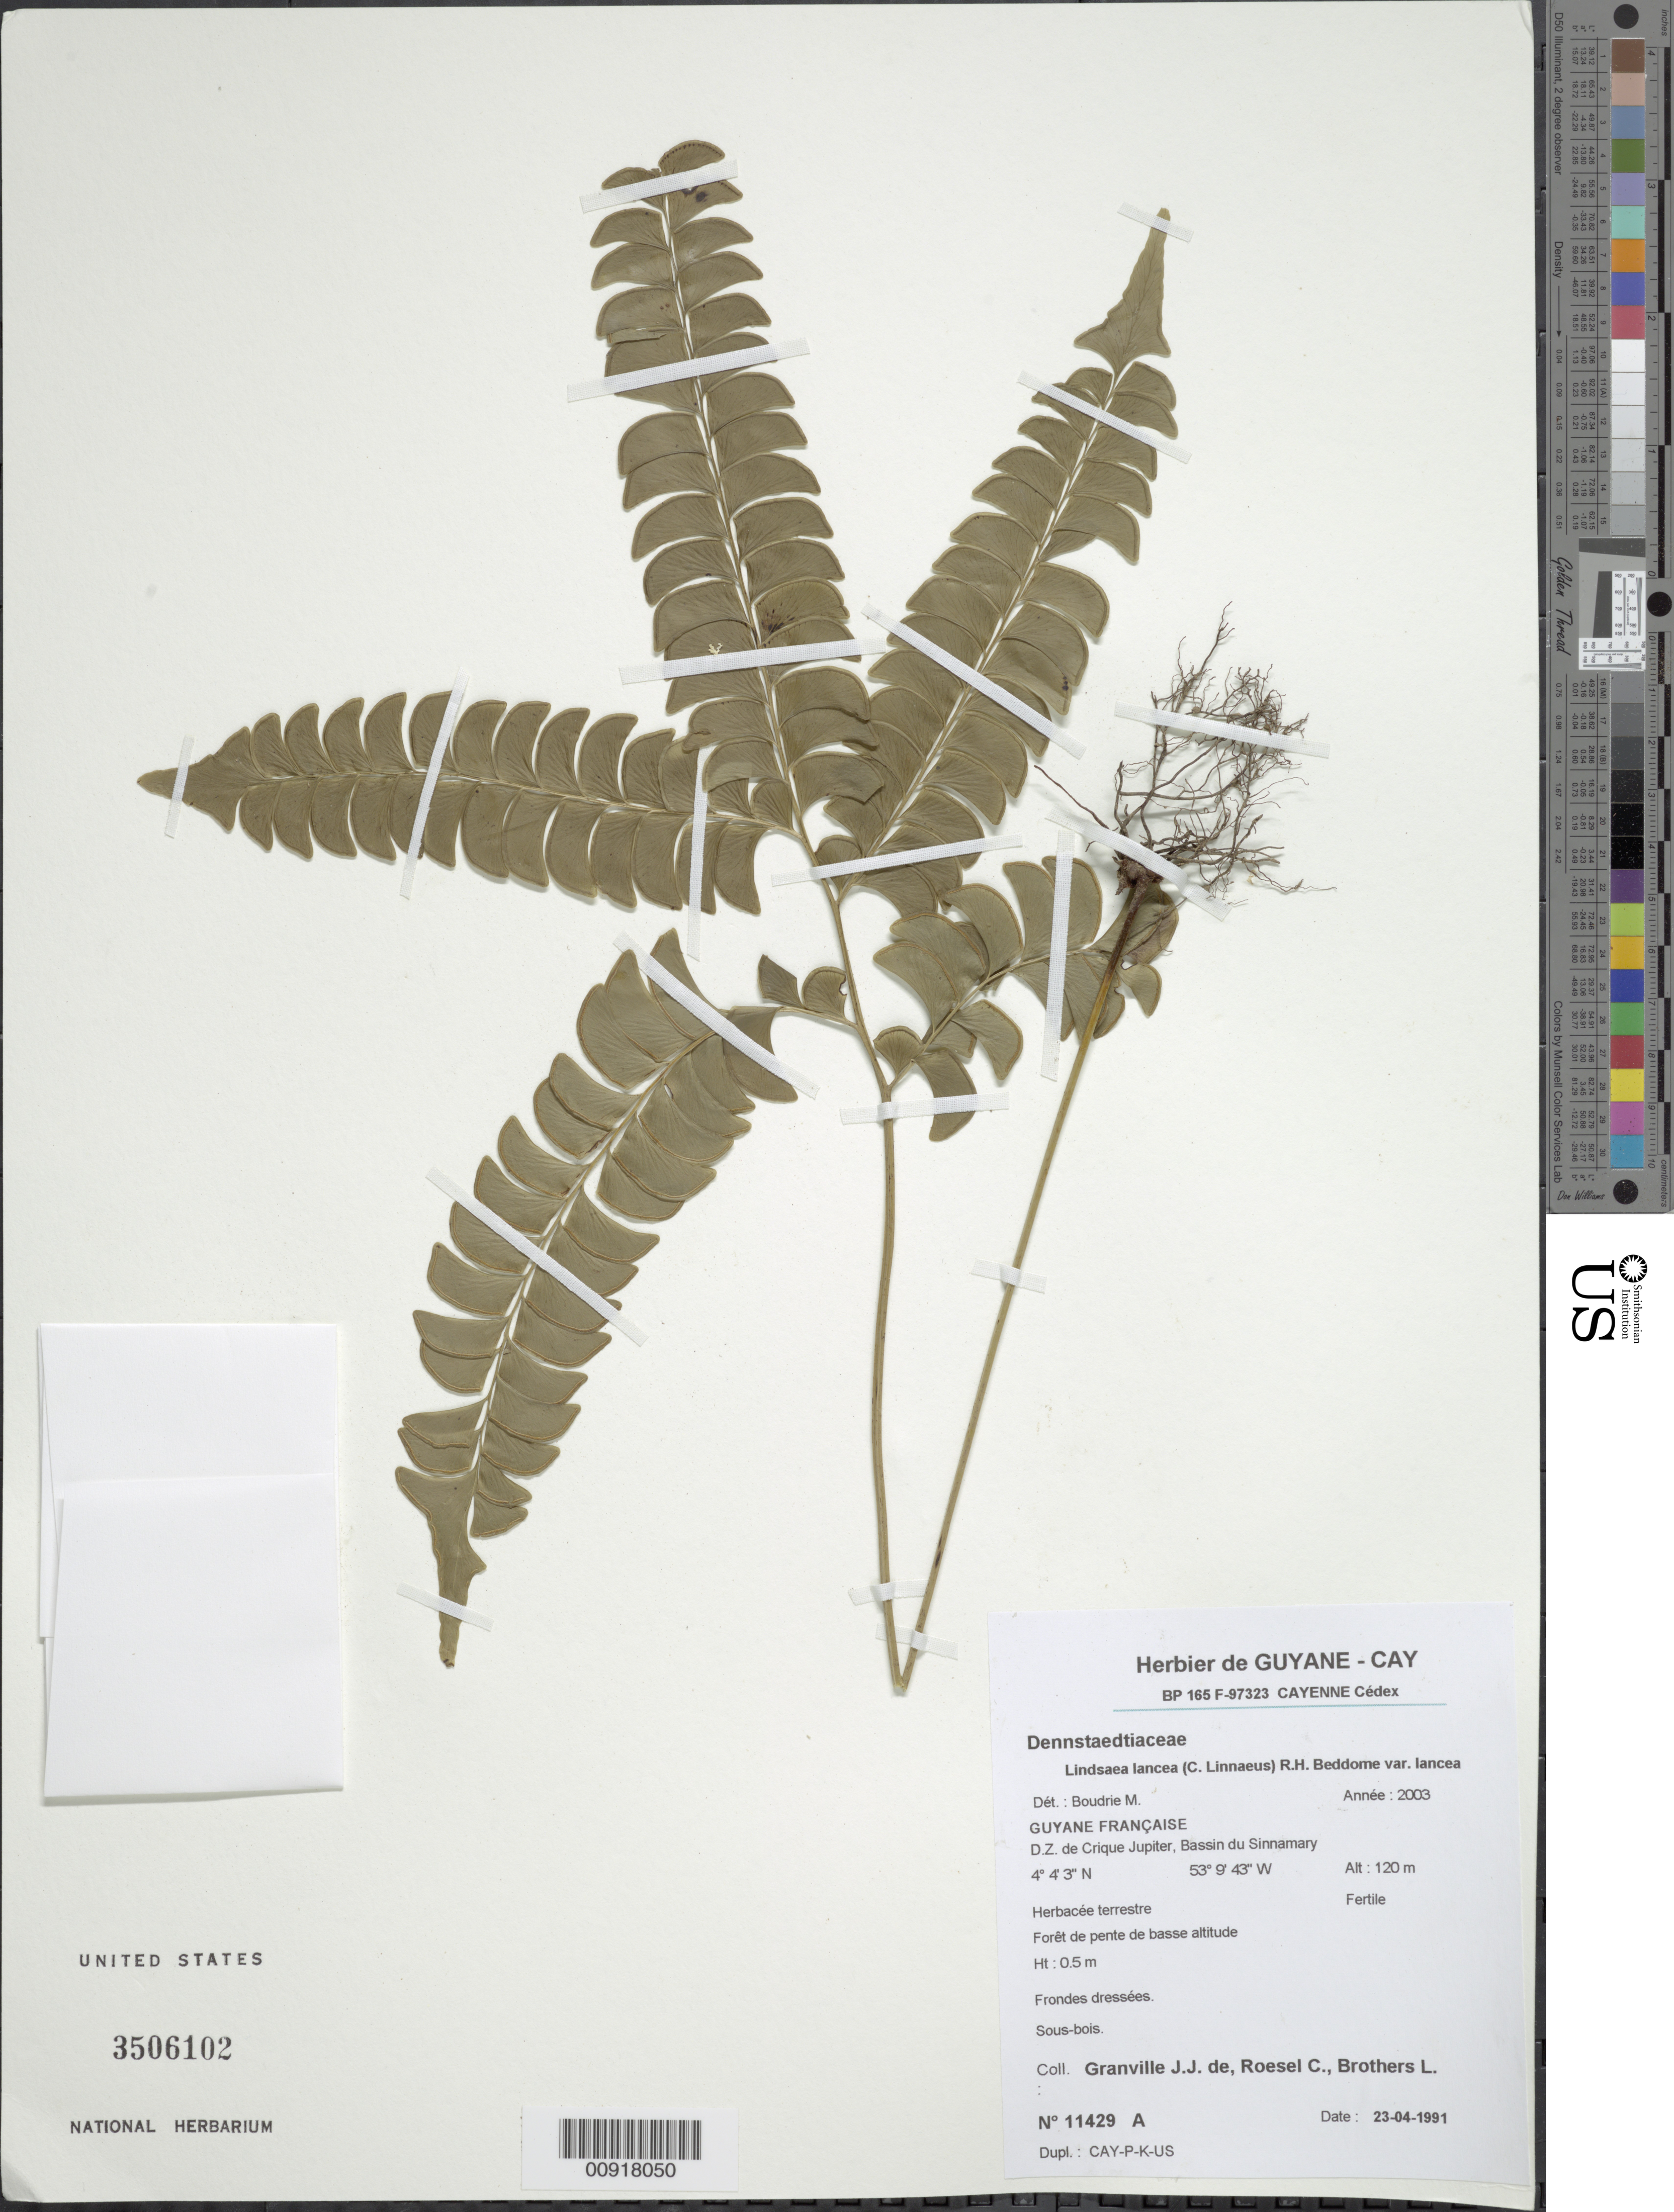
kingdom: Plantae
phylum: Tracheophyta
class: Polypodiopsida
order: Polypodiales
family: Lindsaeaceae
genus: Lindsaea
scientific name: Lindsaea lancea var. lancea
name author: (L.) Bedd.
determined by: Boudrie, M.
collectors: J.-J. de Granville, C. S. Roesel & L. Brothers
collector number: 11429 A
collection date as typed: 23-Apr-91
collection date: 1991-04-23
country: French Guiana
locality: D.Z. de Crique Jupiter, Bassin du Sinnamary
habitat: Forêt de pente de basse altitude; sous bois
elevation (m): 120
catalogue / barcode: US 3506102